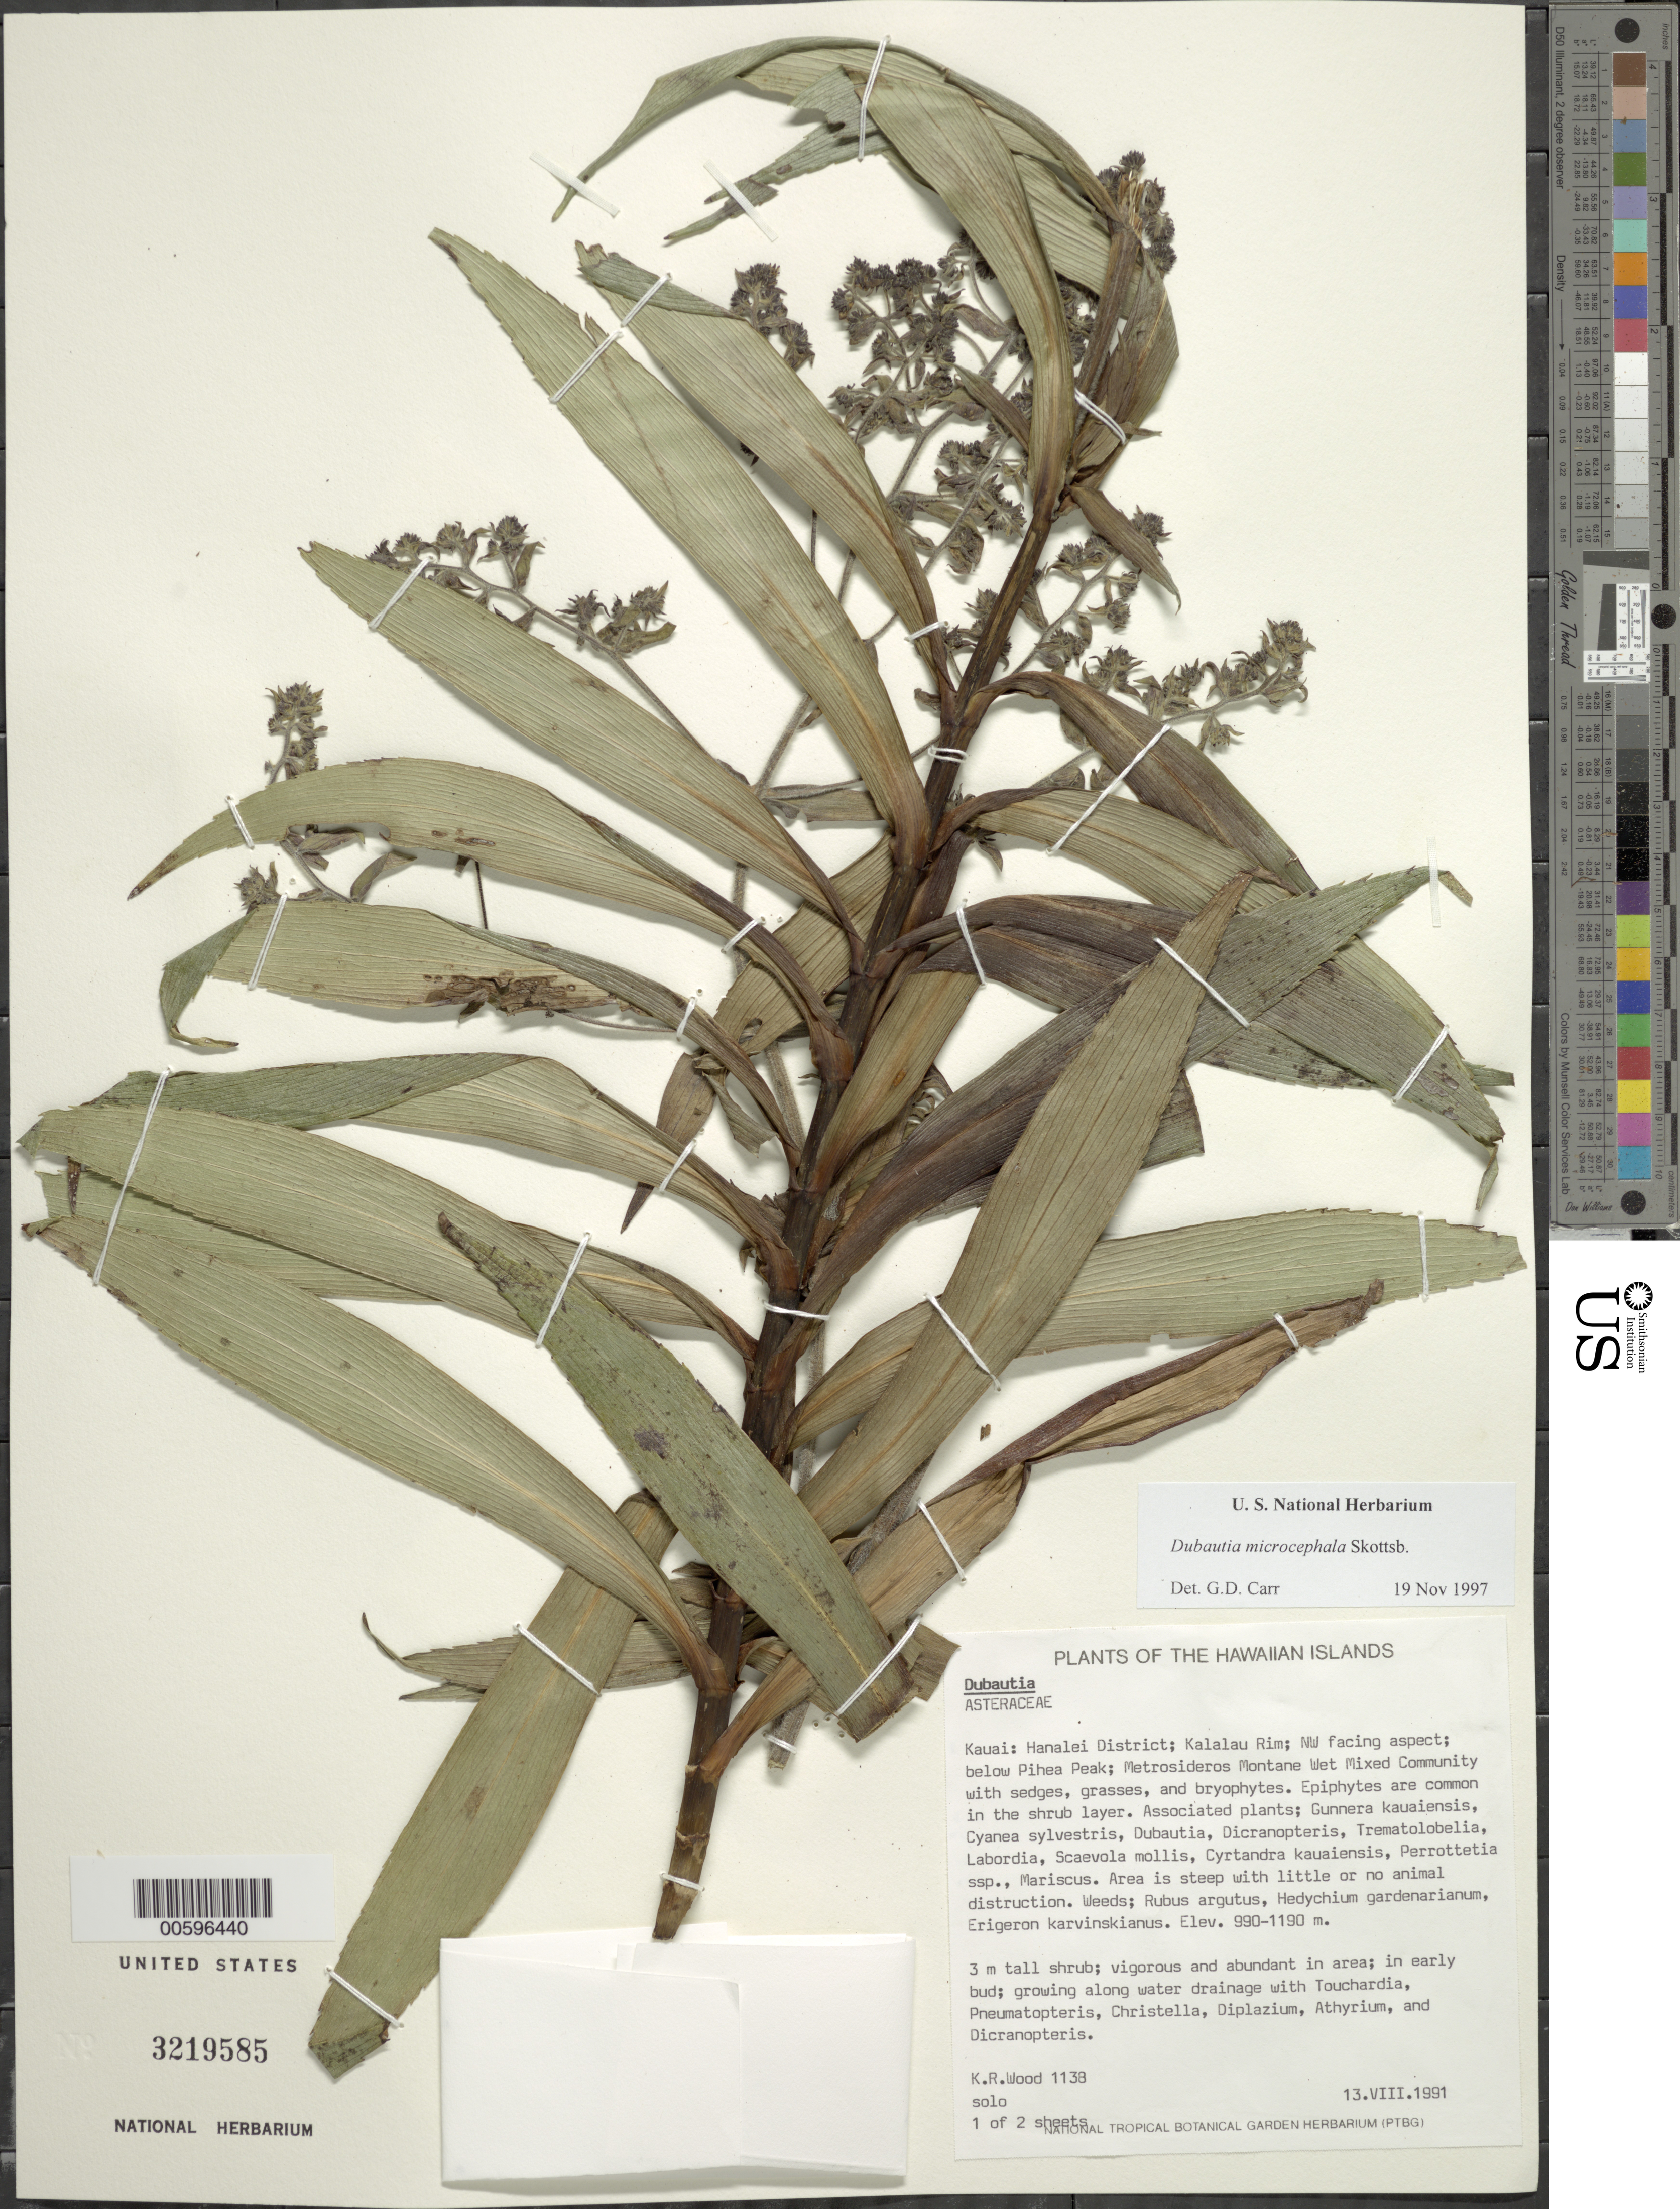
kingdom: Plantae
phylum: Tracheophyta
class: Magnoliopsida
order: Asterales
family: Asteraceae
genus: Dubautia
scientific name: Dubautia microcephala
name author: Skottsb.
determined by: Carr, G. D.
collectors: K. R. Wood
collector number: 1138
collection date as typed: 13 Aug 1991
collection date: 1991-08-13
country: United States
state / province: Hawaii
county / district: Kauai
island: Kaua'i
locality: Hanalei Dist; Kalalau Rim; NW facing aspect; below Pihea Peak.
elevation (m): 990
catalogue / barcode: US 3219585